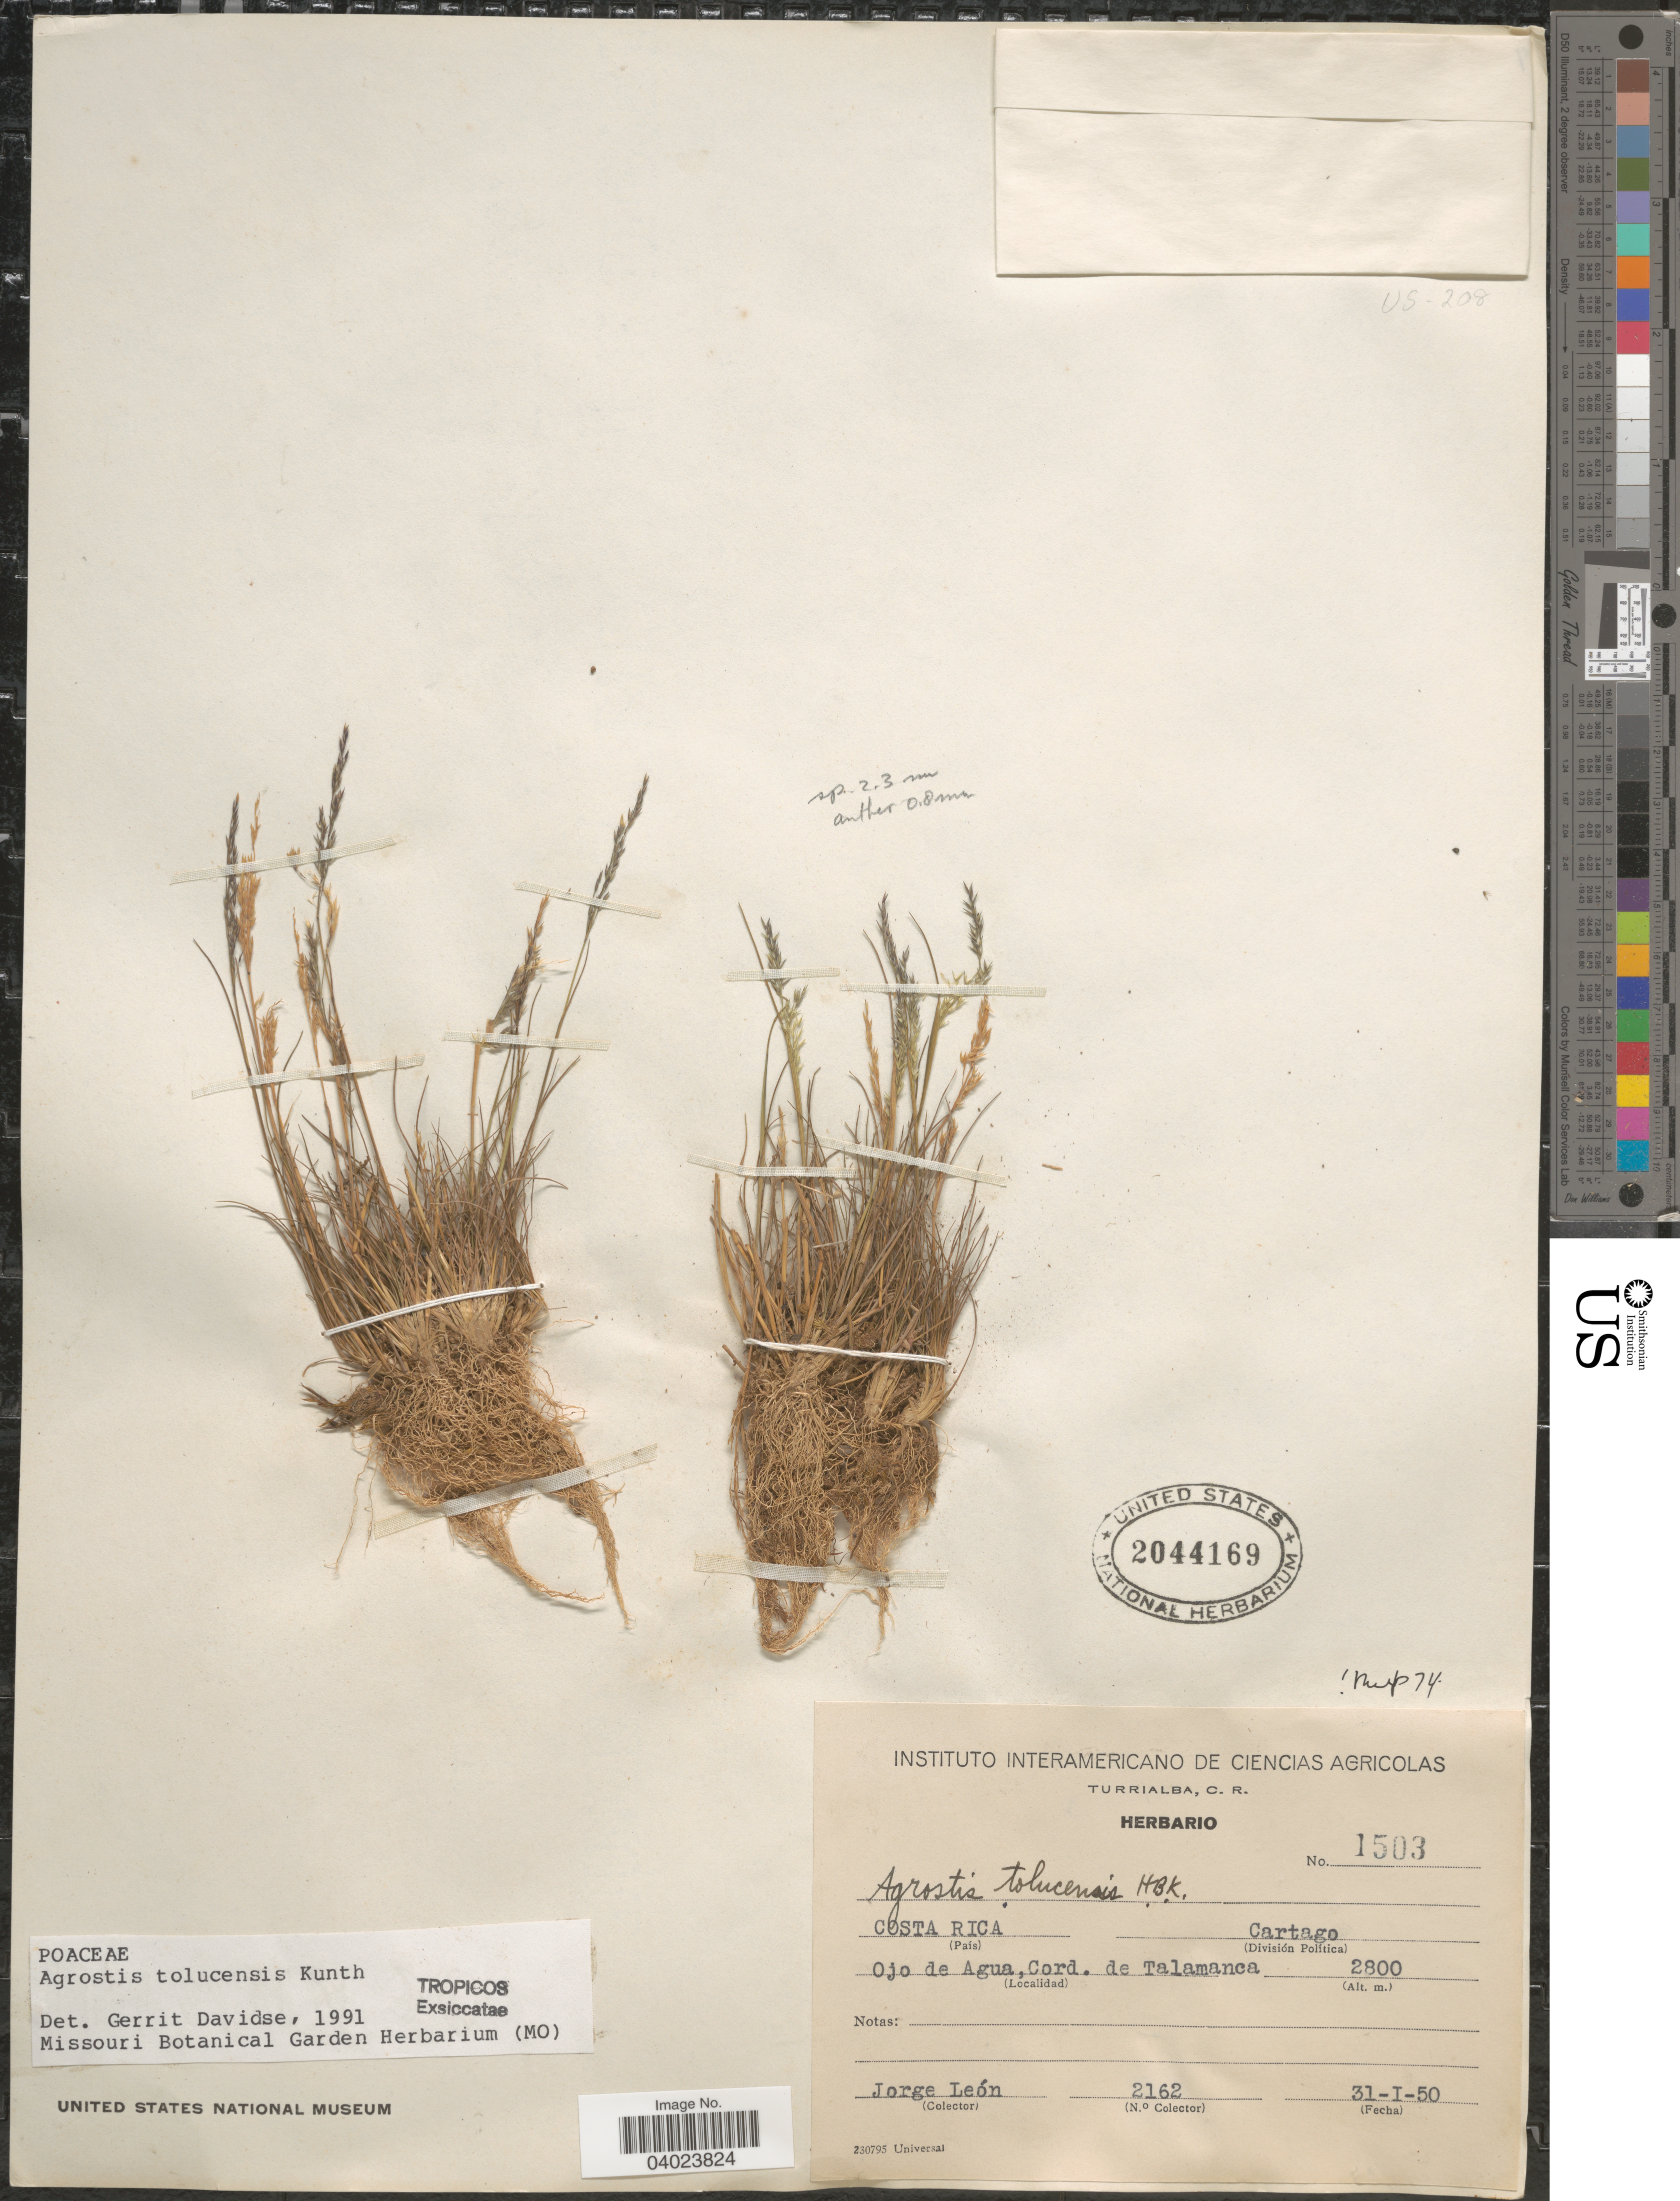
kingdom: Plantae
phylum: Tracheophyta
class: Liliopsida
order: Poales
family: Poaceae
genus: Agrostis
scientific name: Agrostis tolucensis Kunth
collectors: J. León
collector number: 2162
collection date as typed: Transcribed d/m/y: 31/1/50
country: Costa Rica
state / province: Cartago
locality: Ojo de Agua, Cord. de Talamanca.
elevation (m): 2800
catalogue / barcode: US 2044169